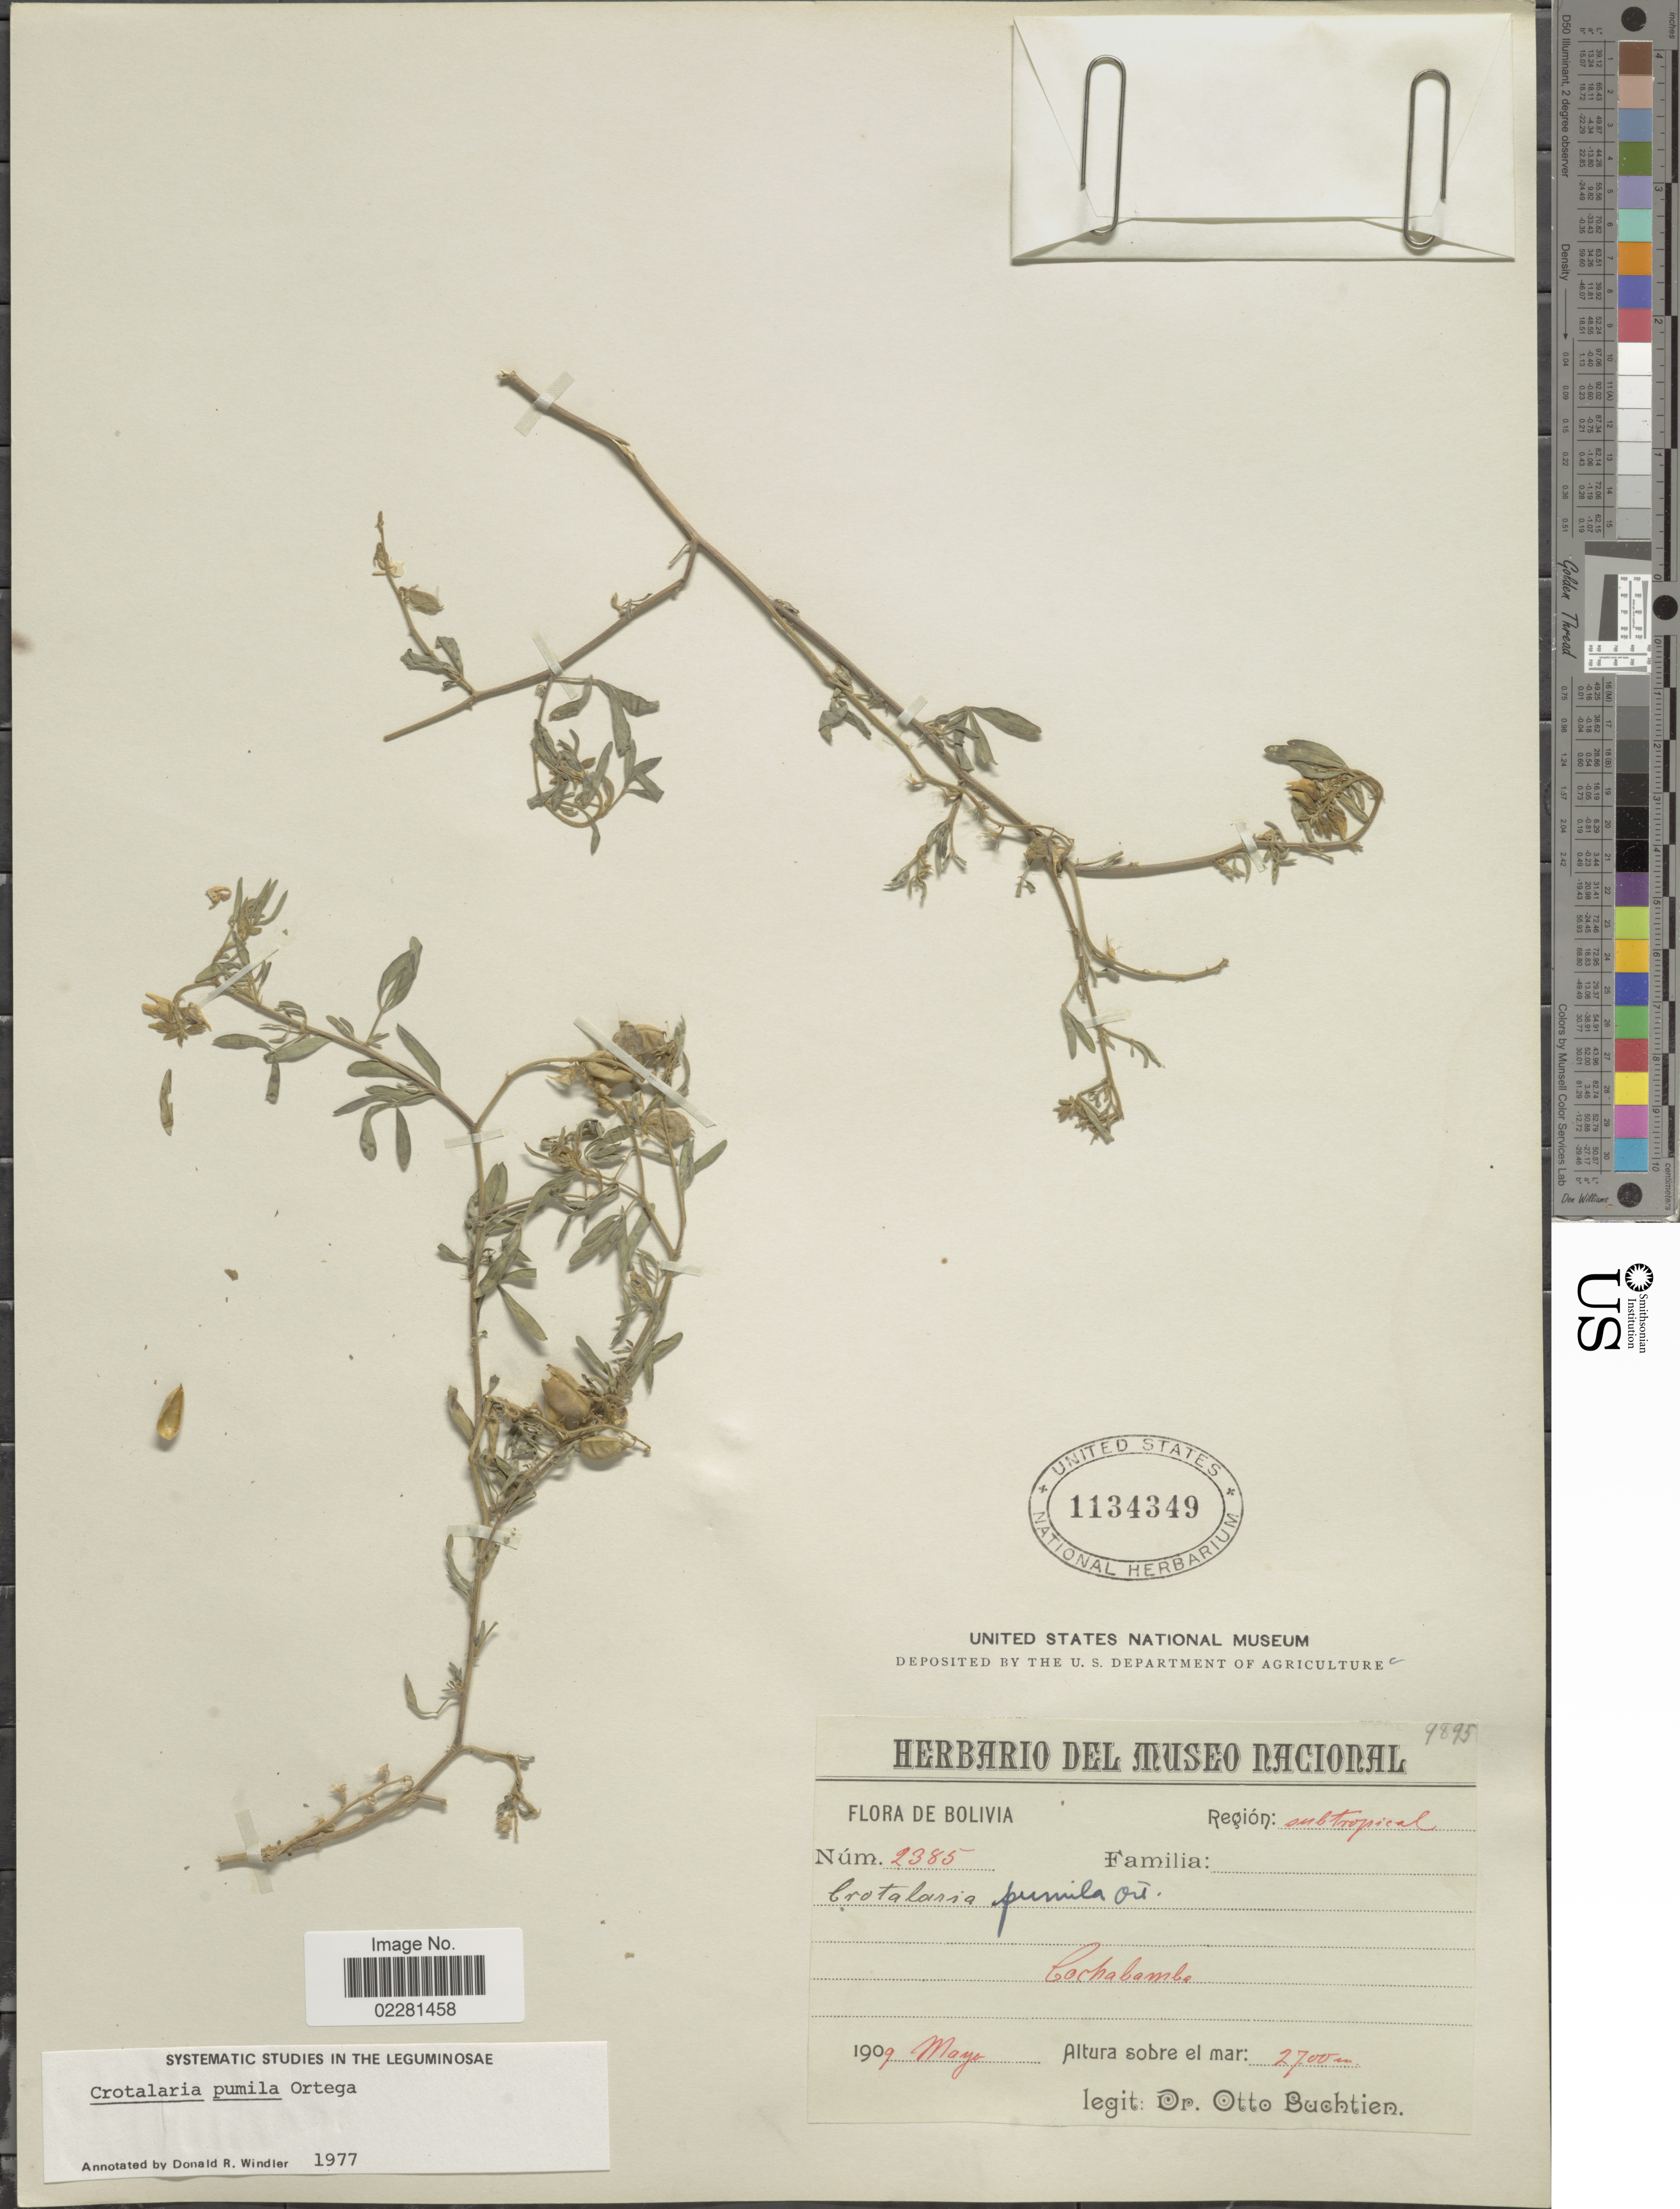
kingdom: Plantae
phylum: Tracheophyta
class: Magnoliopsida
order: Fabales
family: Fabaceae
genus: Crotalaria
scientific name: Crotalaria pumila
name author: Ortega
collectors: O. Buchtien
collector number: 2385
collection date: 1909-05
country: Bolivia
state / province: Cochabamba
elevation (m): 2700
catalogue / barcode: US 1134349